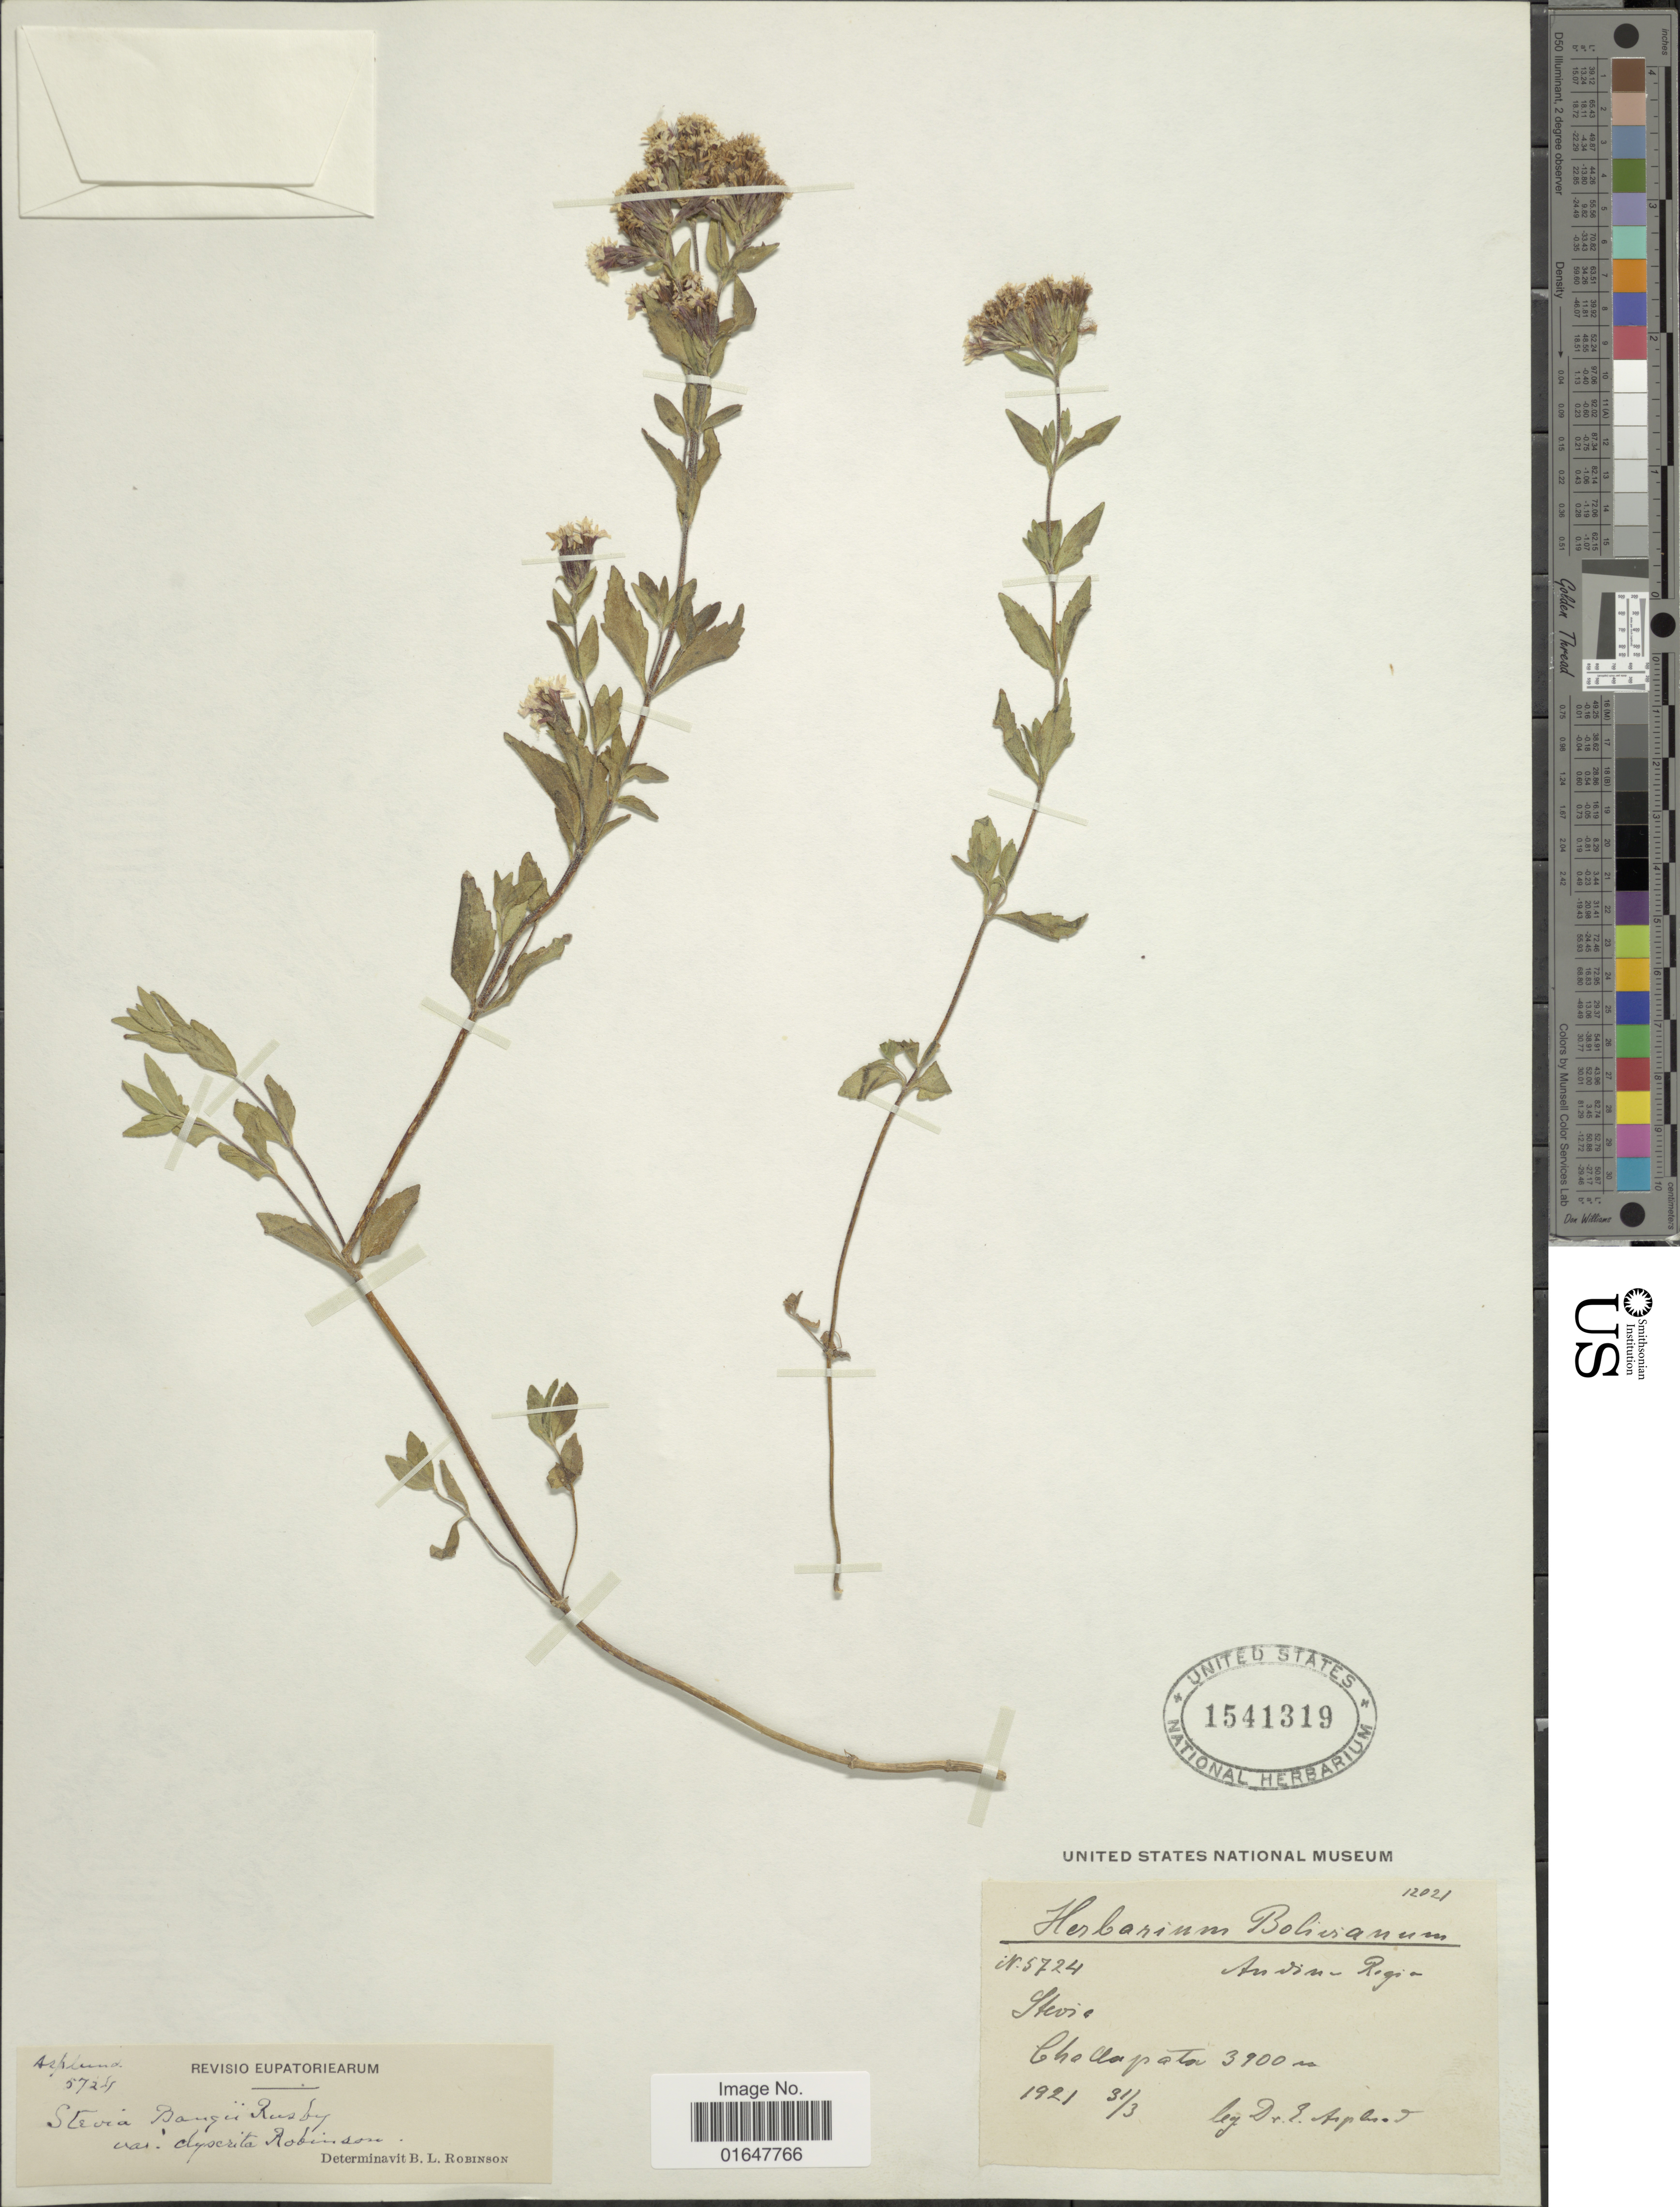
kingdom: Plantae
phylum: Tracheophyta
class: Magnoliopsida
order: Asterales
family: Asteraceae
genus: Stevia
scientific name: Stevia bangii var. dyscrita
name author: B.L. Rob.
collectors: E. Asplund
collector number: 5724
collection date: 1921-03-31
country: Bolivia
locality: Challapata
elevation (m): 3900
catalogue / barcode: US 1541319